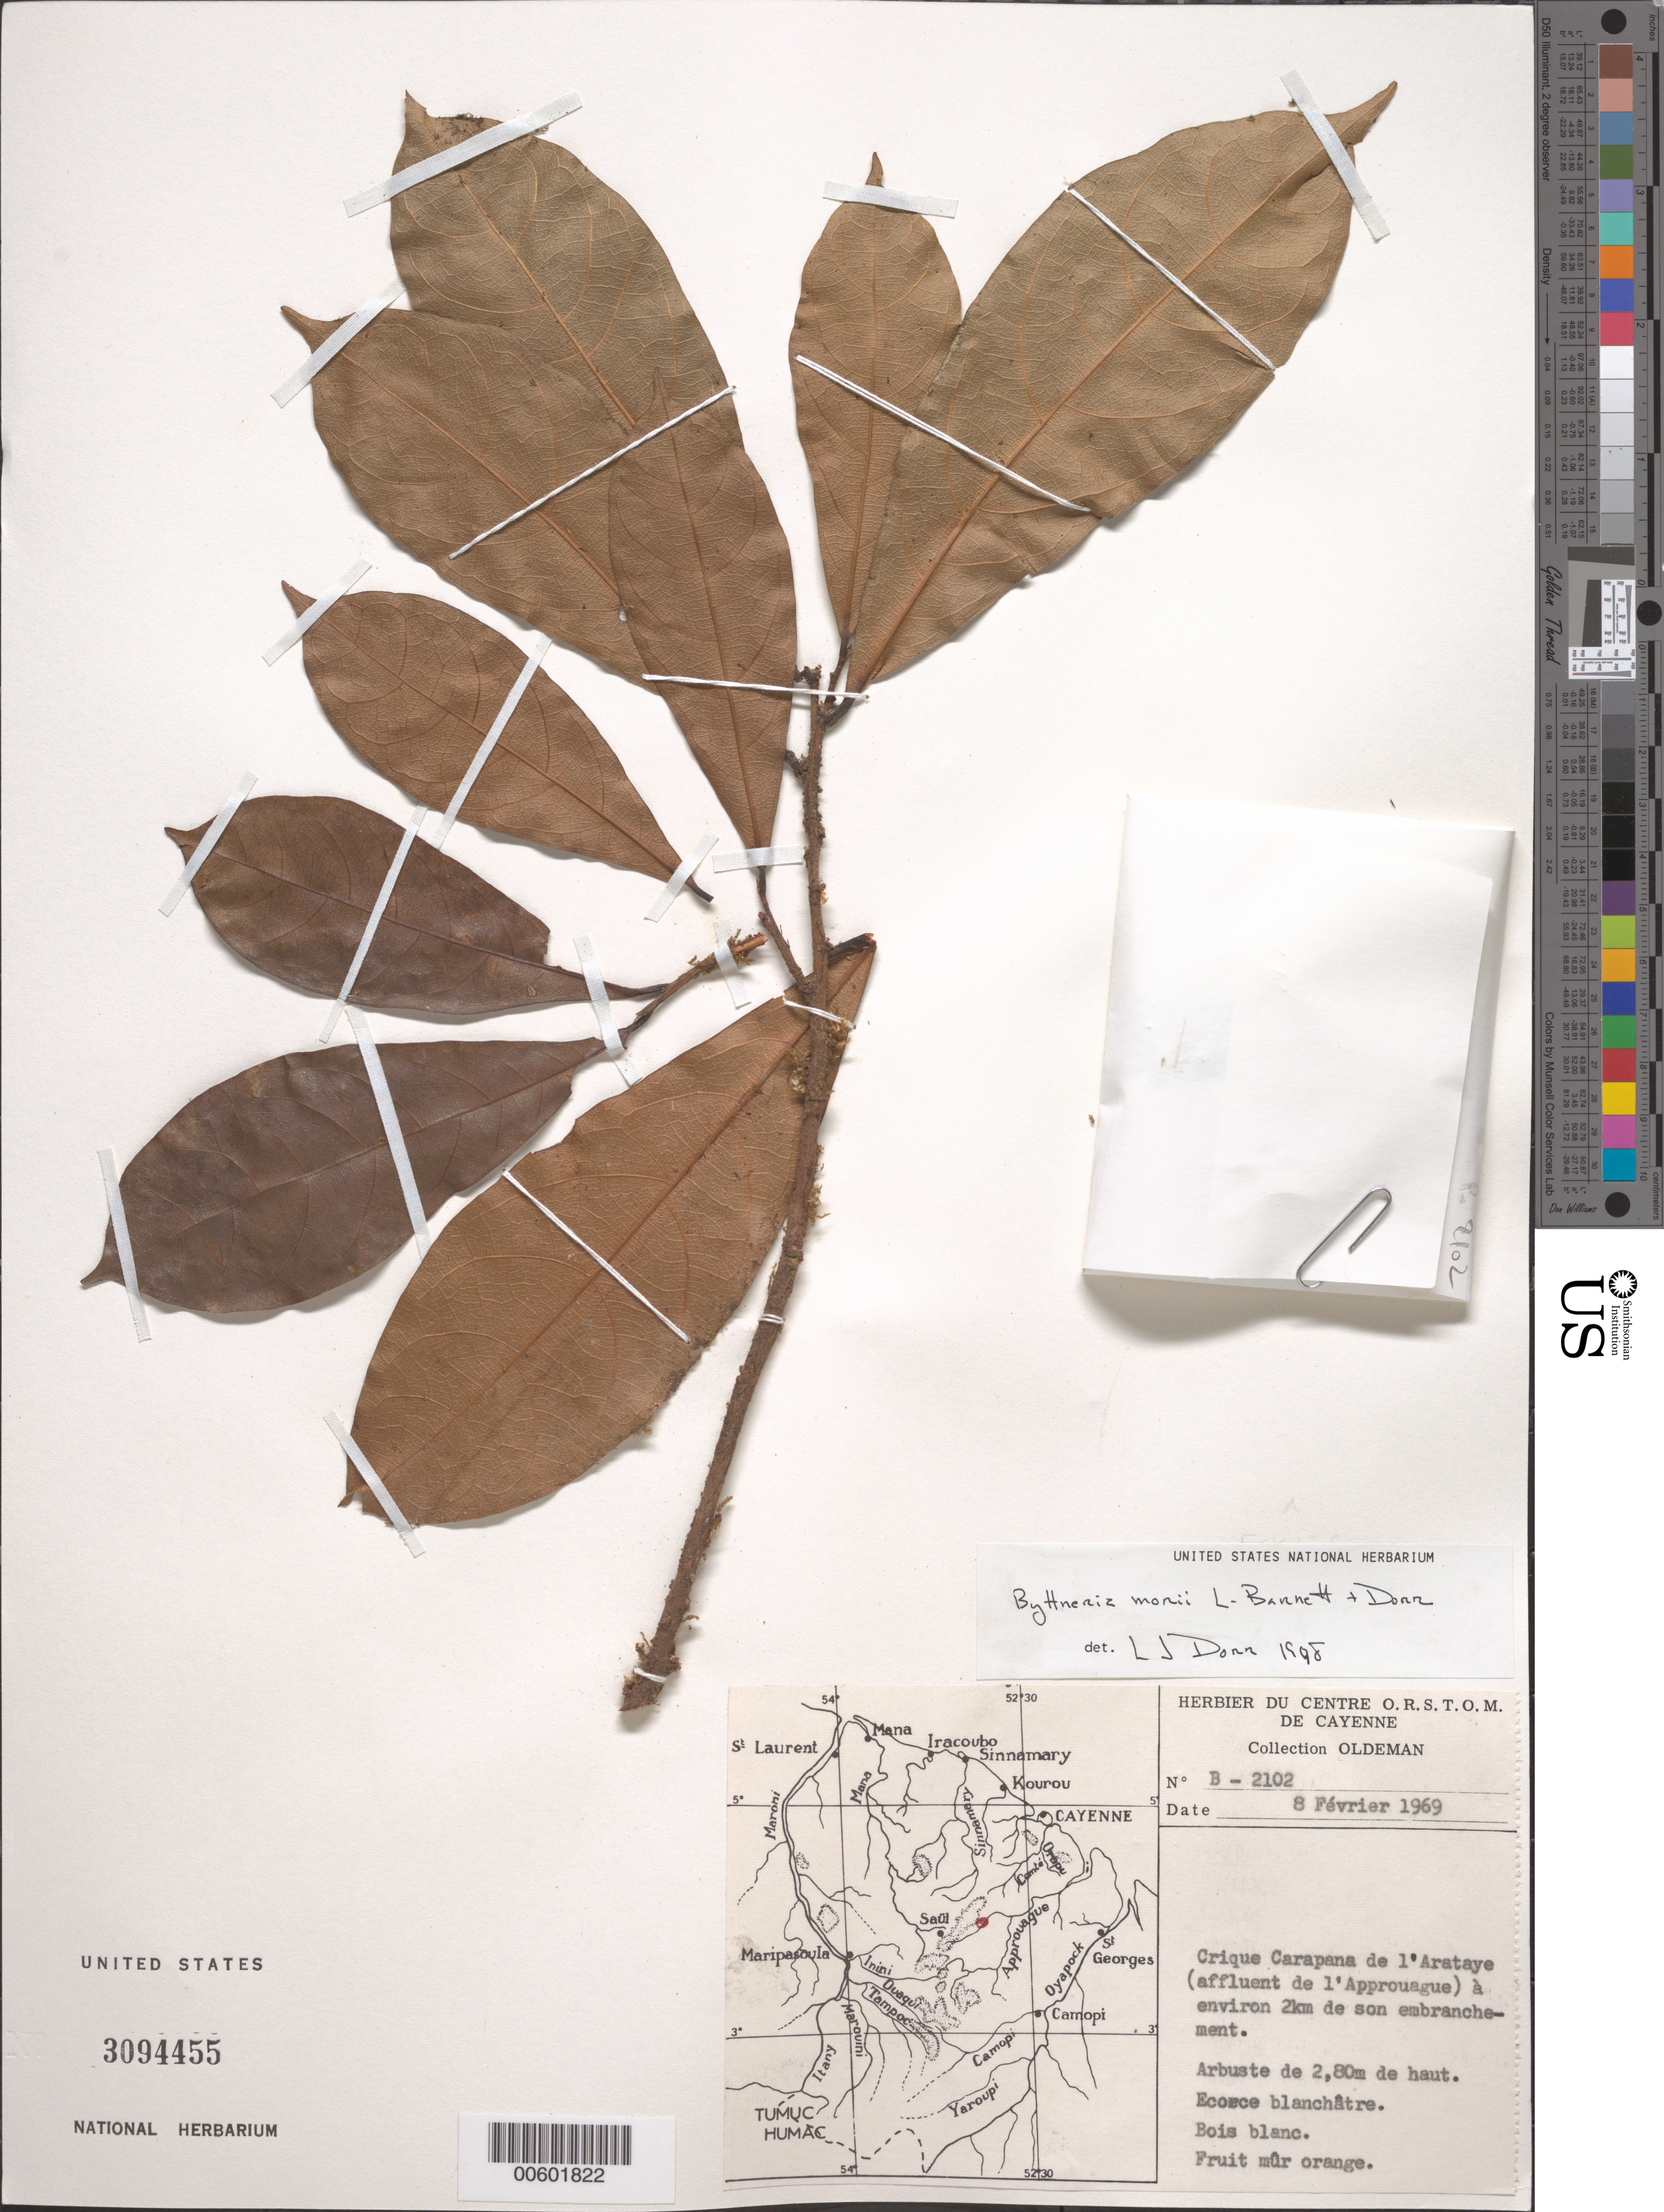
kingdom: Plantae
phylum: Tracheophyta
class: Magnoliopsida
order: Malvales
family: Malvaceae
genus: Byttneria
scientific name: Byttneria morii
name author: L.C. Barnett & Dorr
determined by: Dorr, L. J., (BOT), Smithsonian Institution - National Museum of Natural History (UNITED STATES)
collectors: R. Oldeman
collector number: B 2102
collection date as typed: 8-Feb-69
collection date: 1969-02-08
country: French Guiana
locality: Crique Carapana de l'Arataye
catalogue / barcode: US 3094455